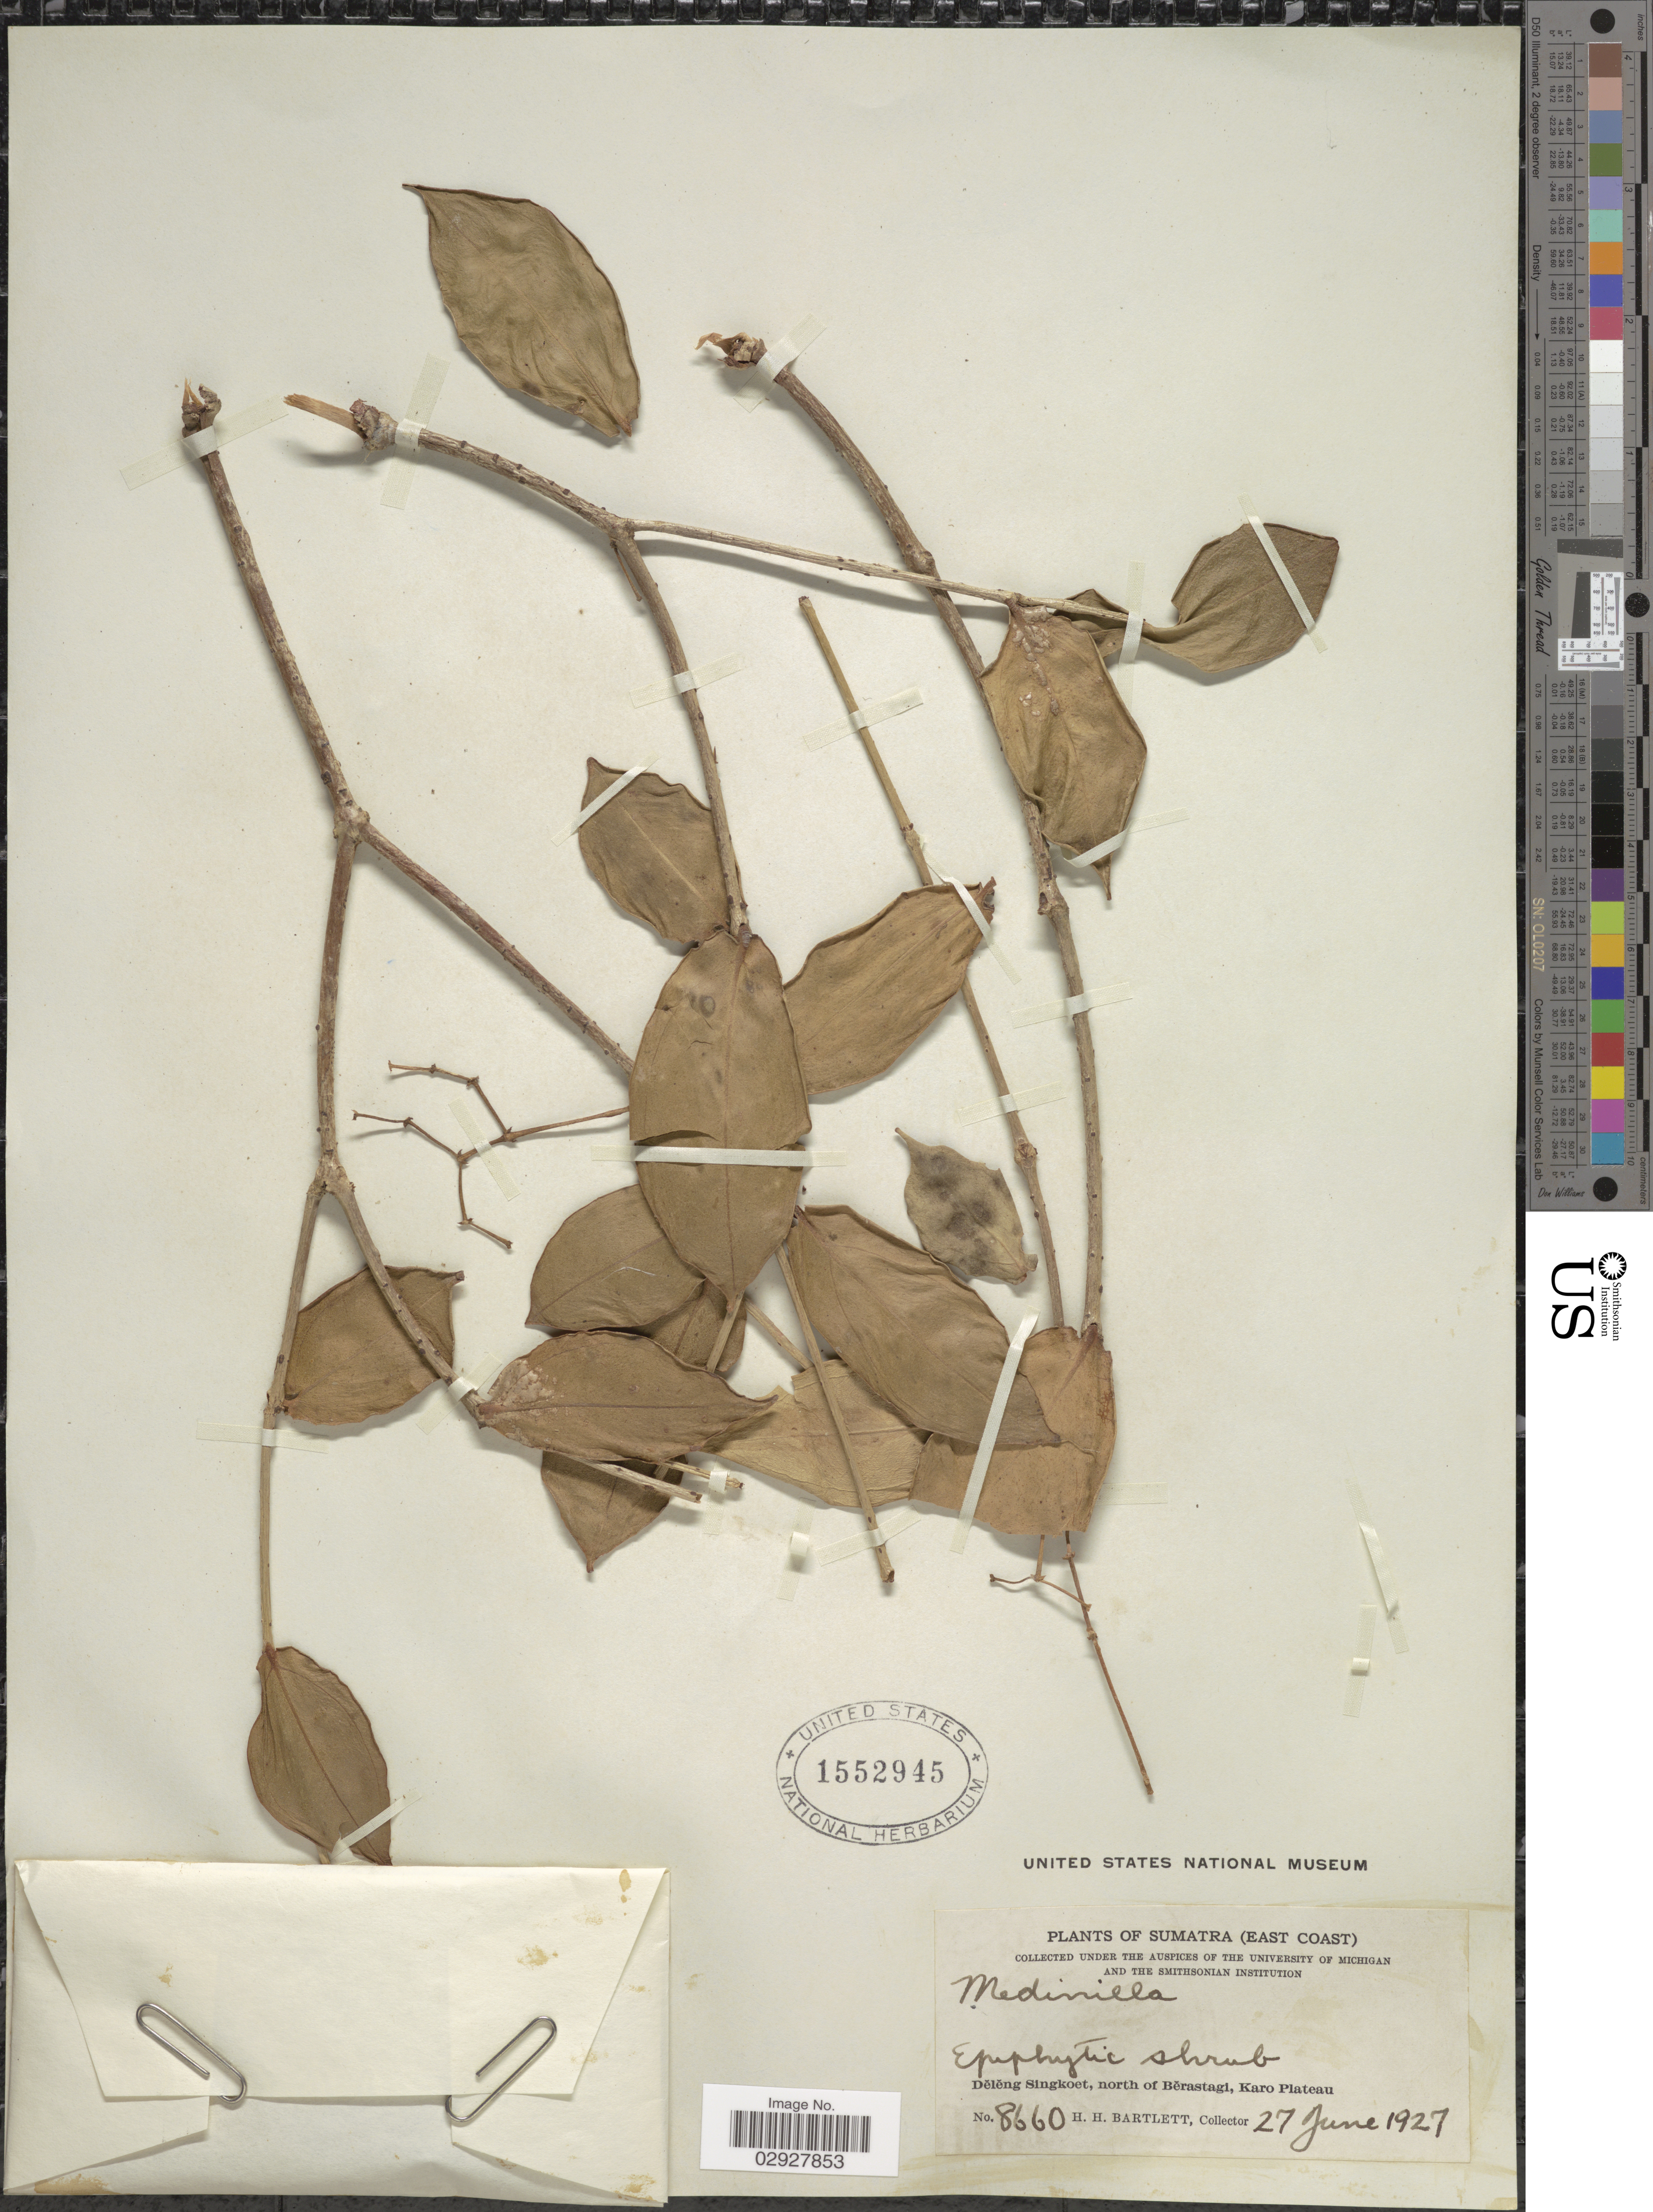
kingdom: Plantae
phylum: Tracheophyta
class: Magnoliopsida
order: Myrtales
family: Melastomataceae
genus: Medinilla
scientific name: Medinilla sp.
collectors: H. H. Bartlett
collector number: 8660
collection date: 1927-06-27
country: Indonesia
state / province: Sumatra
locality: (East Coast). Deleng Singkoet, north of Berastagi, Karo Plateau.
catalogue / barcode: US 1552945